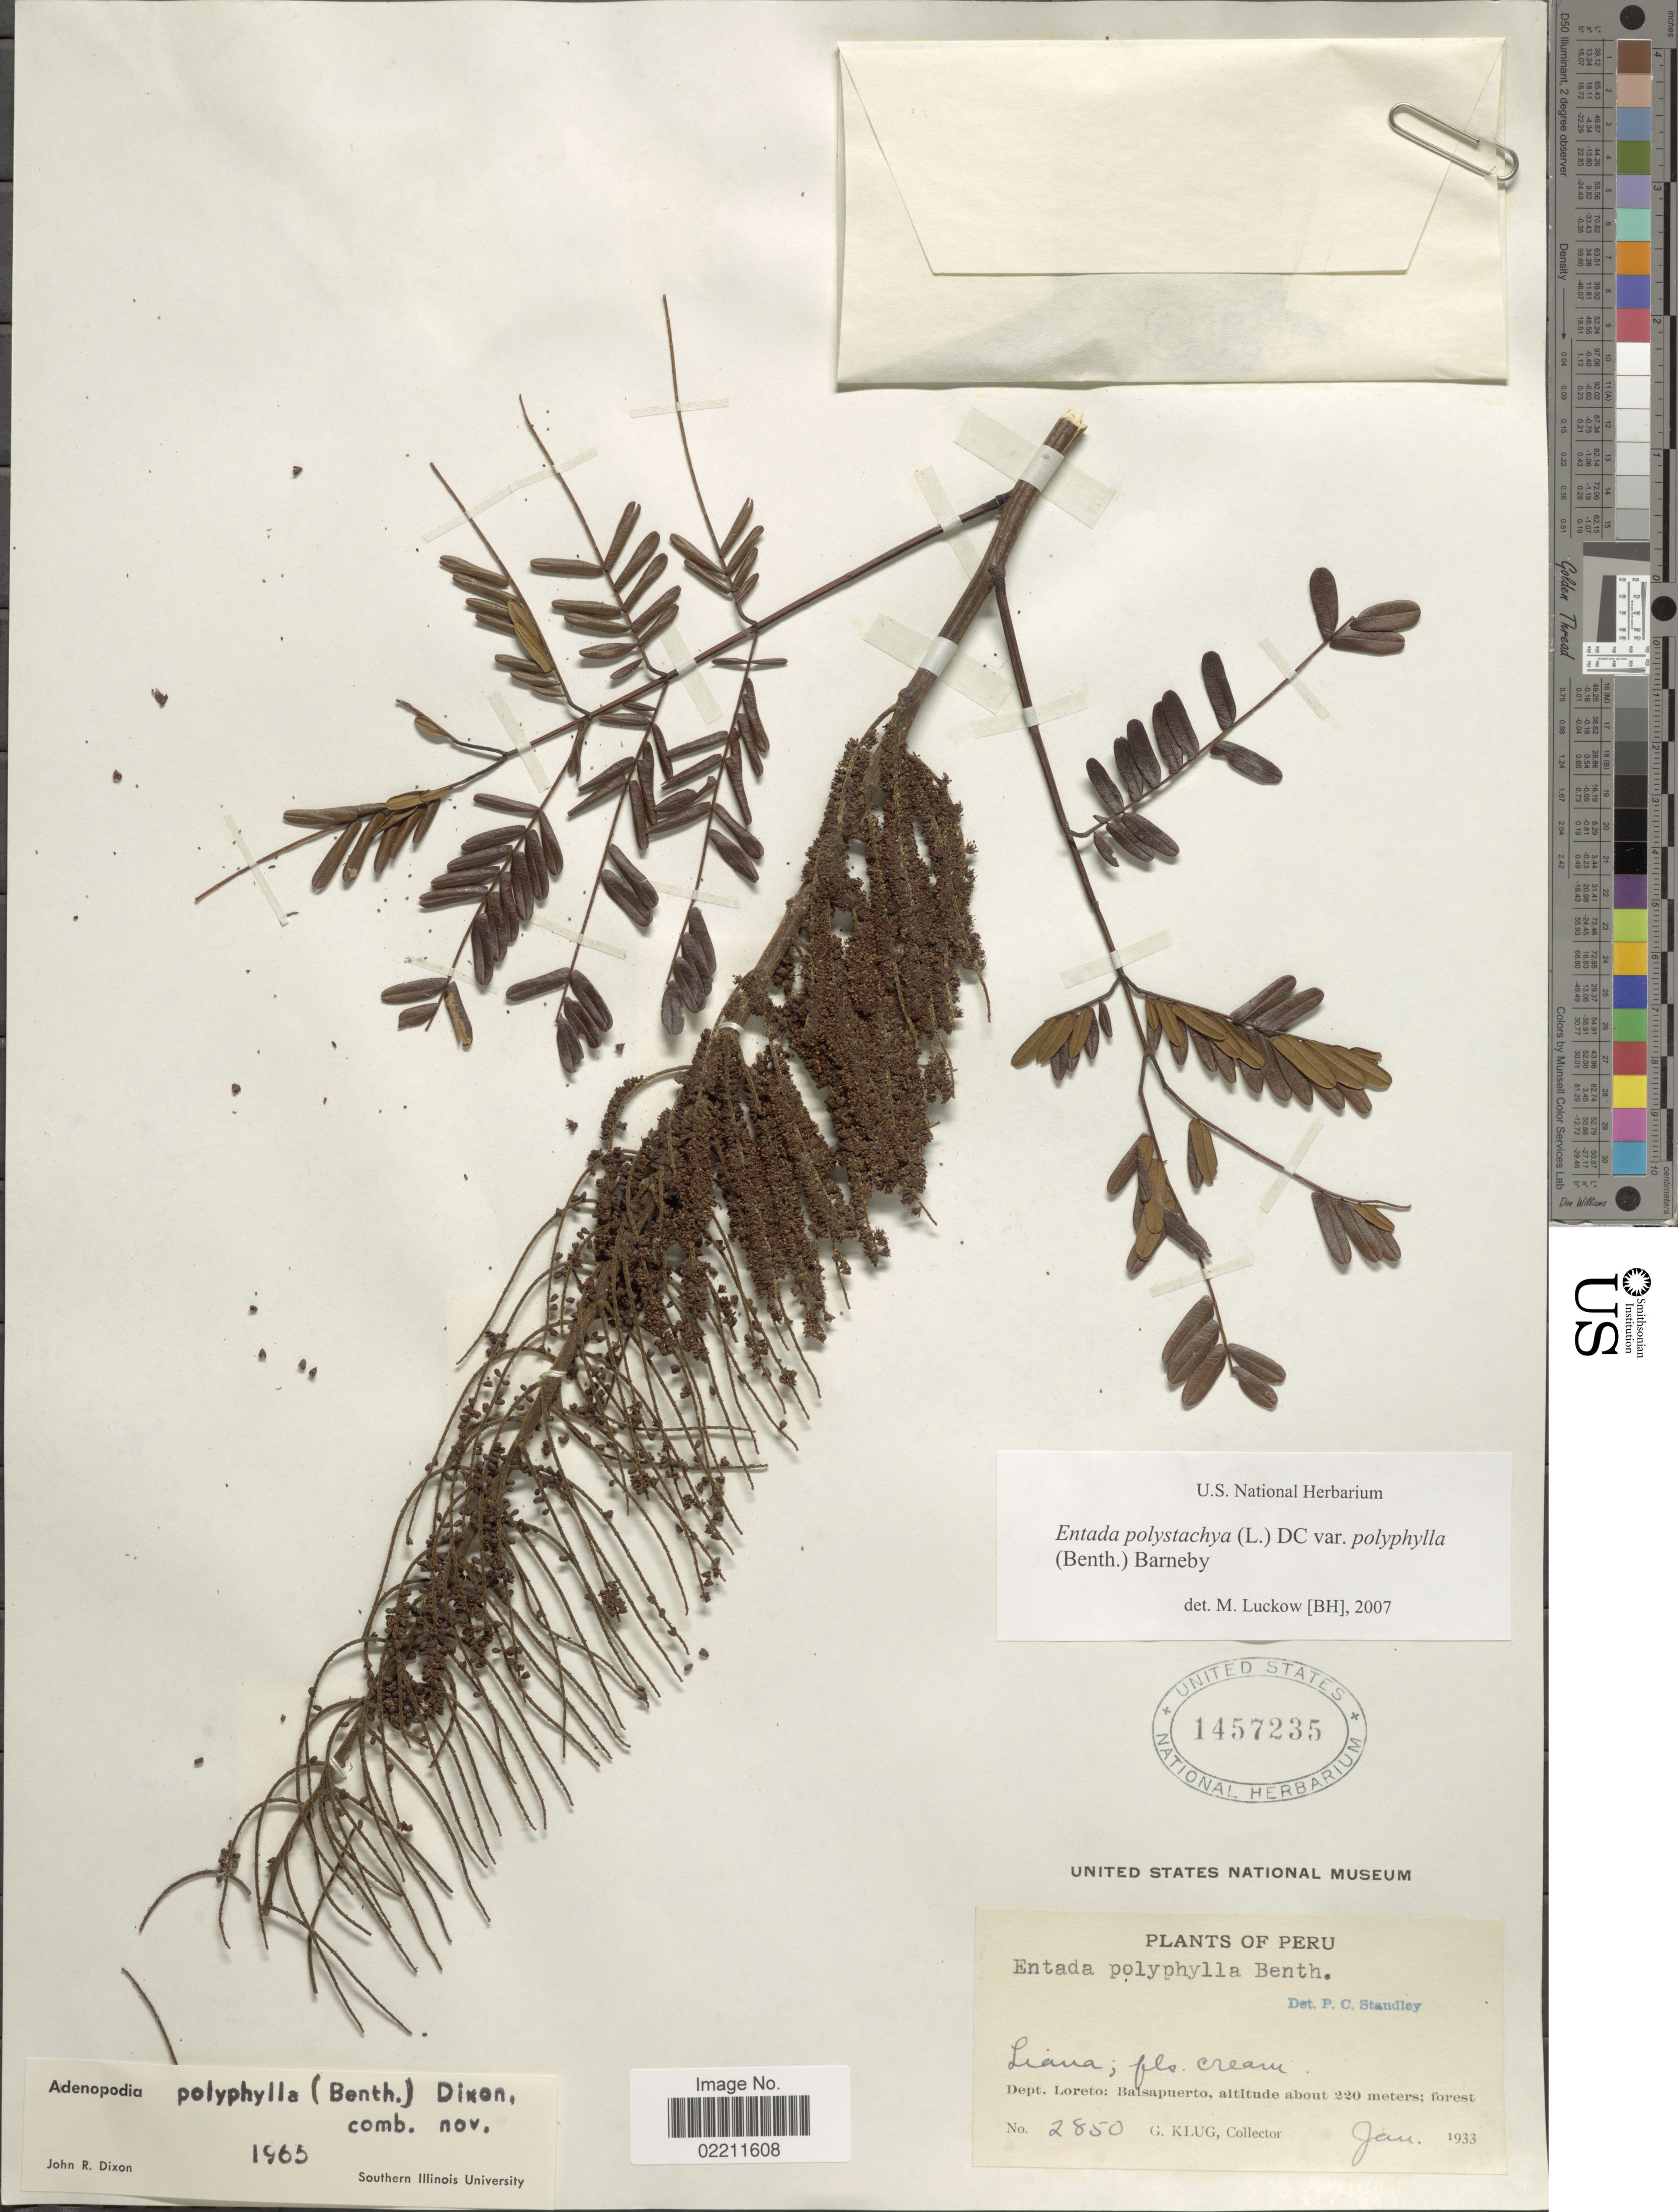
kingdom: Plantae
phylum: Tracheophyta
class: Magnoliopsida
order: Fabales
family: Fabaceae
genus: Entada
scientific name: Entada polystachya var. polyphylla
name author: (Benth.) Barneby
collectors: G. Klug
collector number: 2850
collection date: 1933-01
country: Peru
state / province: Loreto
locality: Dept. Loreto: Balsapuerto.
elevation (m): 220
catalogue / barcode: US 1457235